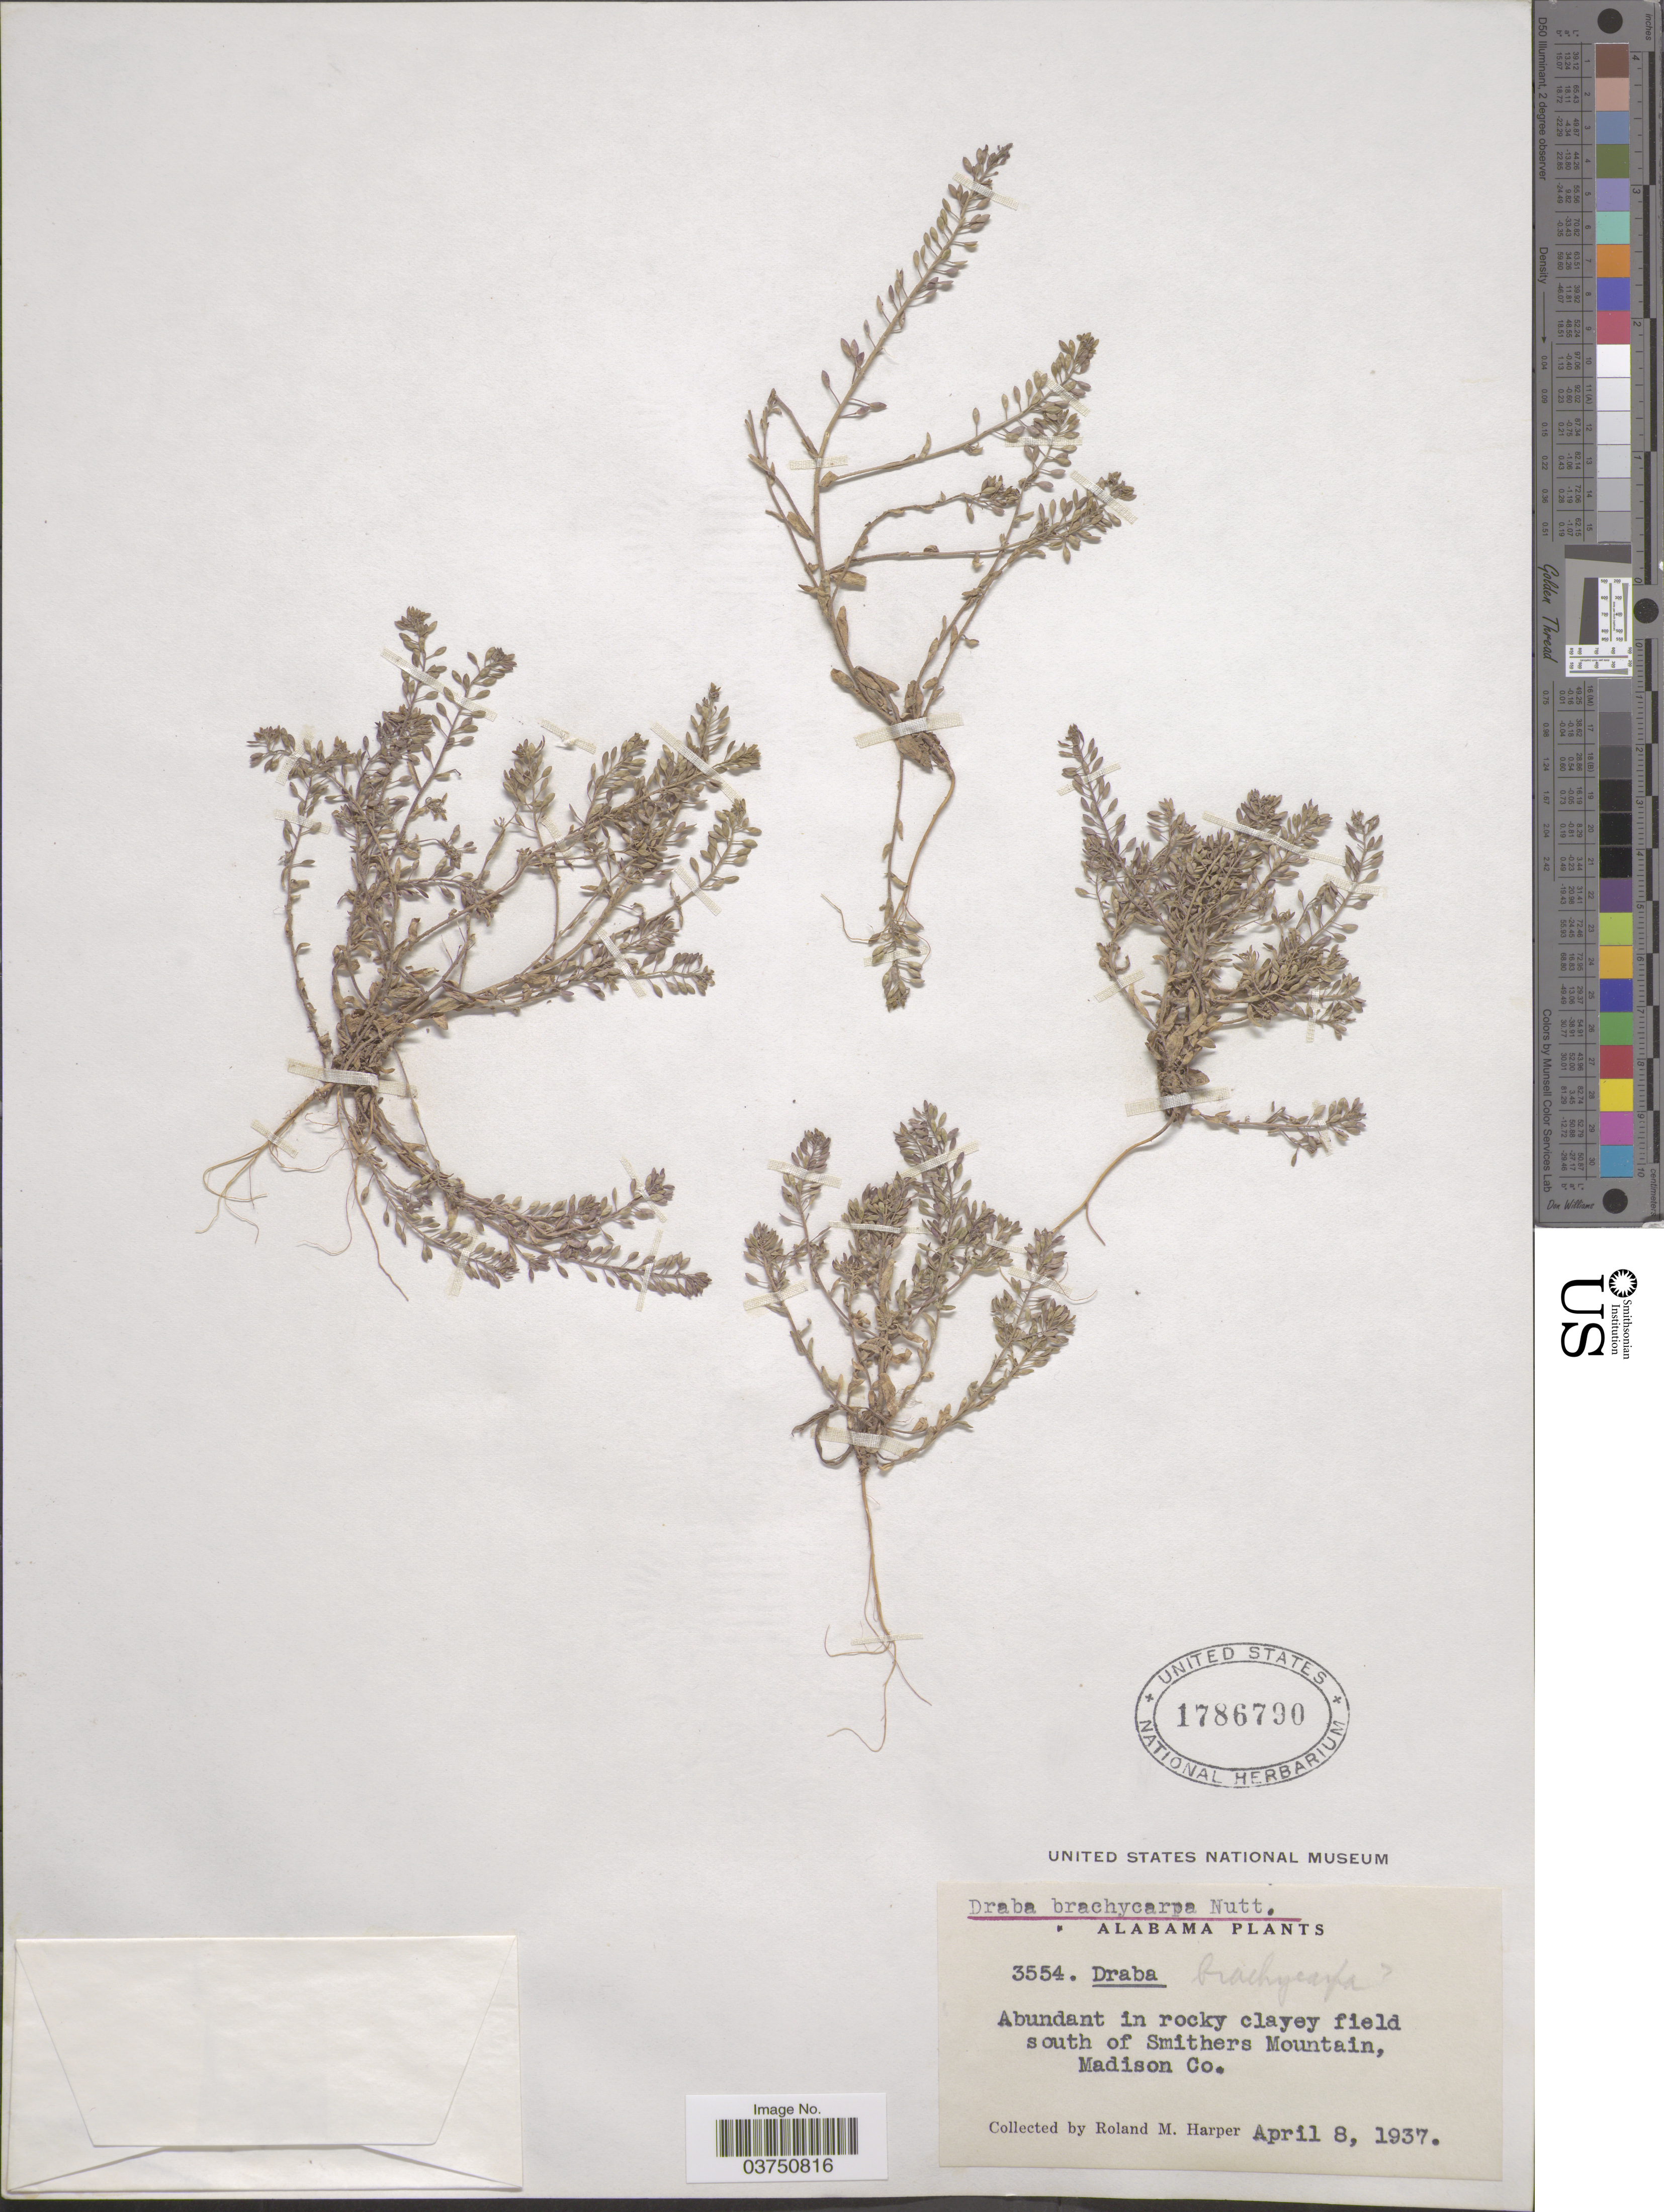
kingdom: Plantae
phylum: Tracheophyta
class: Magnoliopsida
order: Brassicales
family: Brassicaceae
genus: Draba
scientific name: Draba brachycarpa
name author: (Nutt.) Torr. & A. Gray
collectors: R. M. Harper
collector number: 3554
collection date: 1937-04-08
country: United States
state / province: Alabama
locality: Abundant in rocky clayey field south of Smithers Mountain, Madison Co.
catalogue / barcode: US 1786790